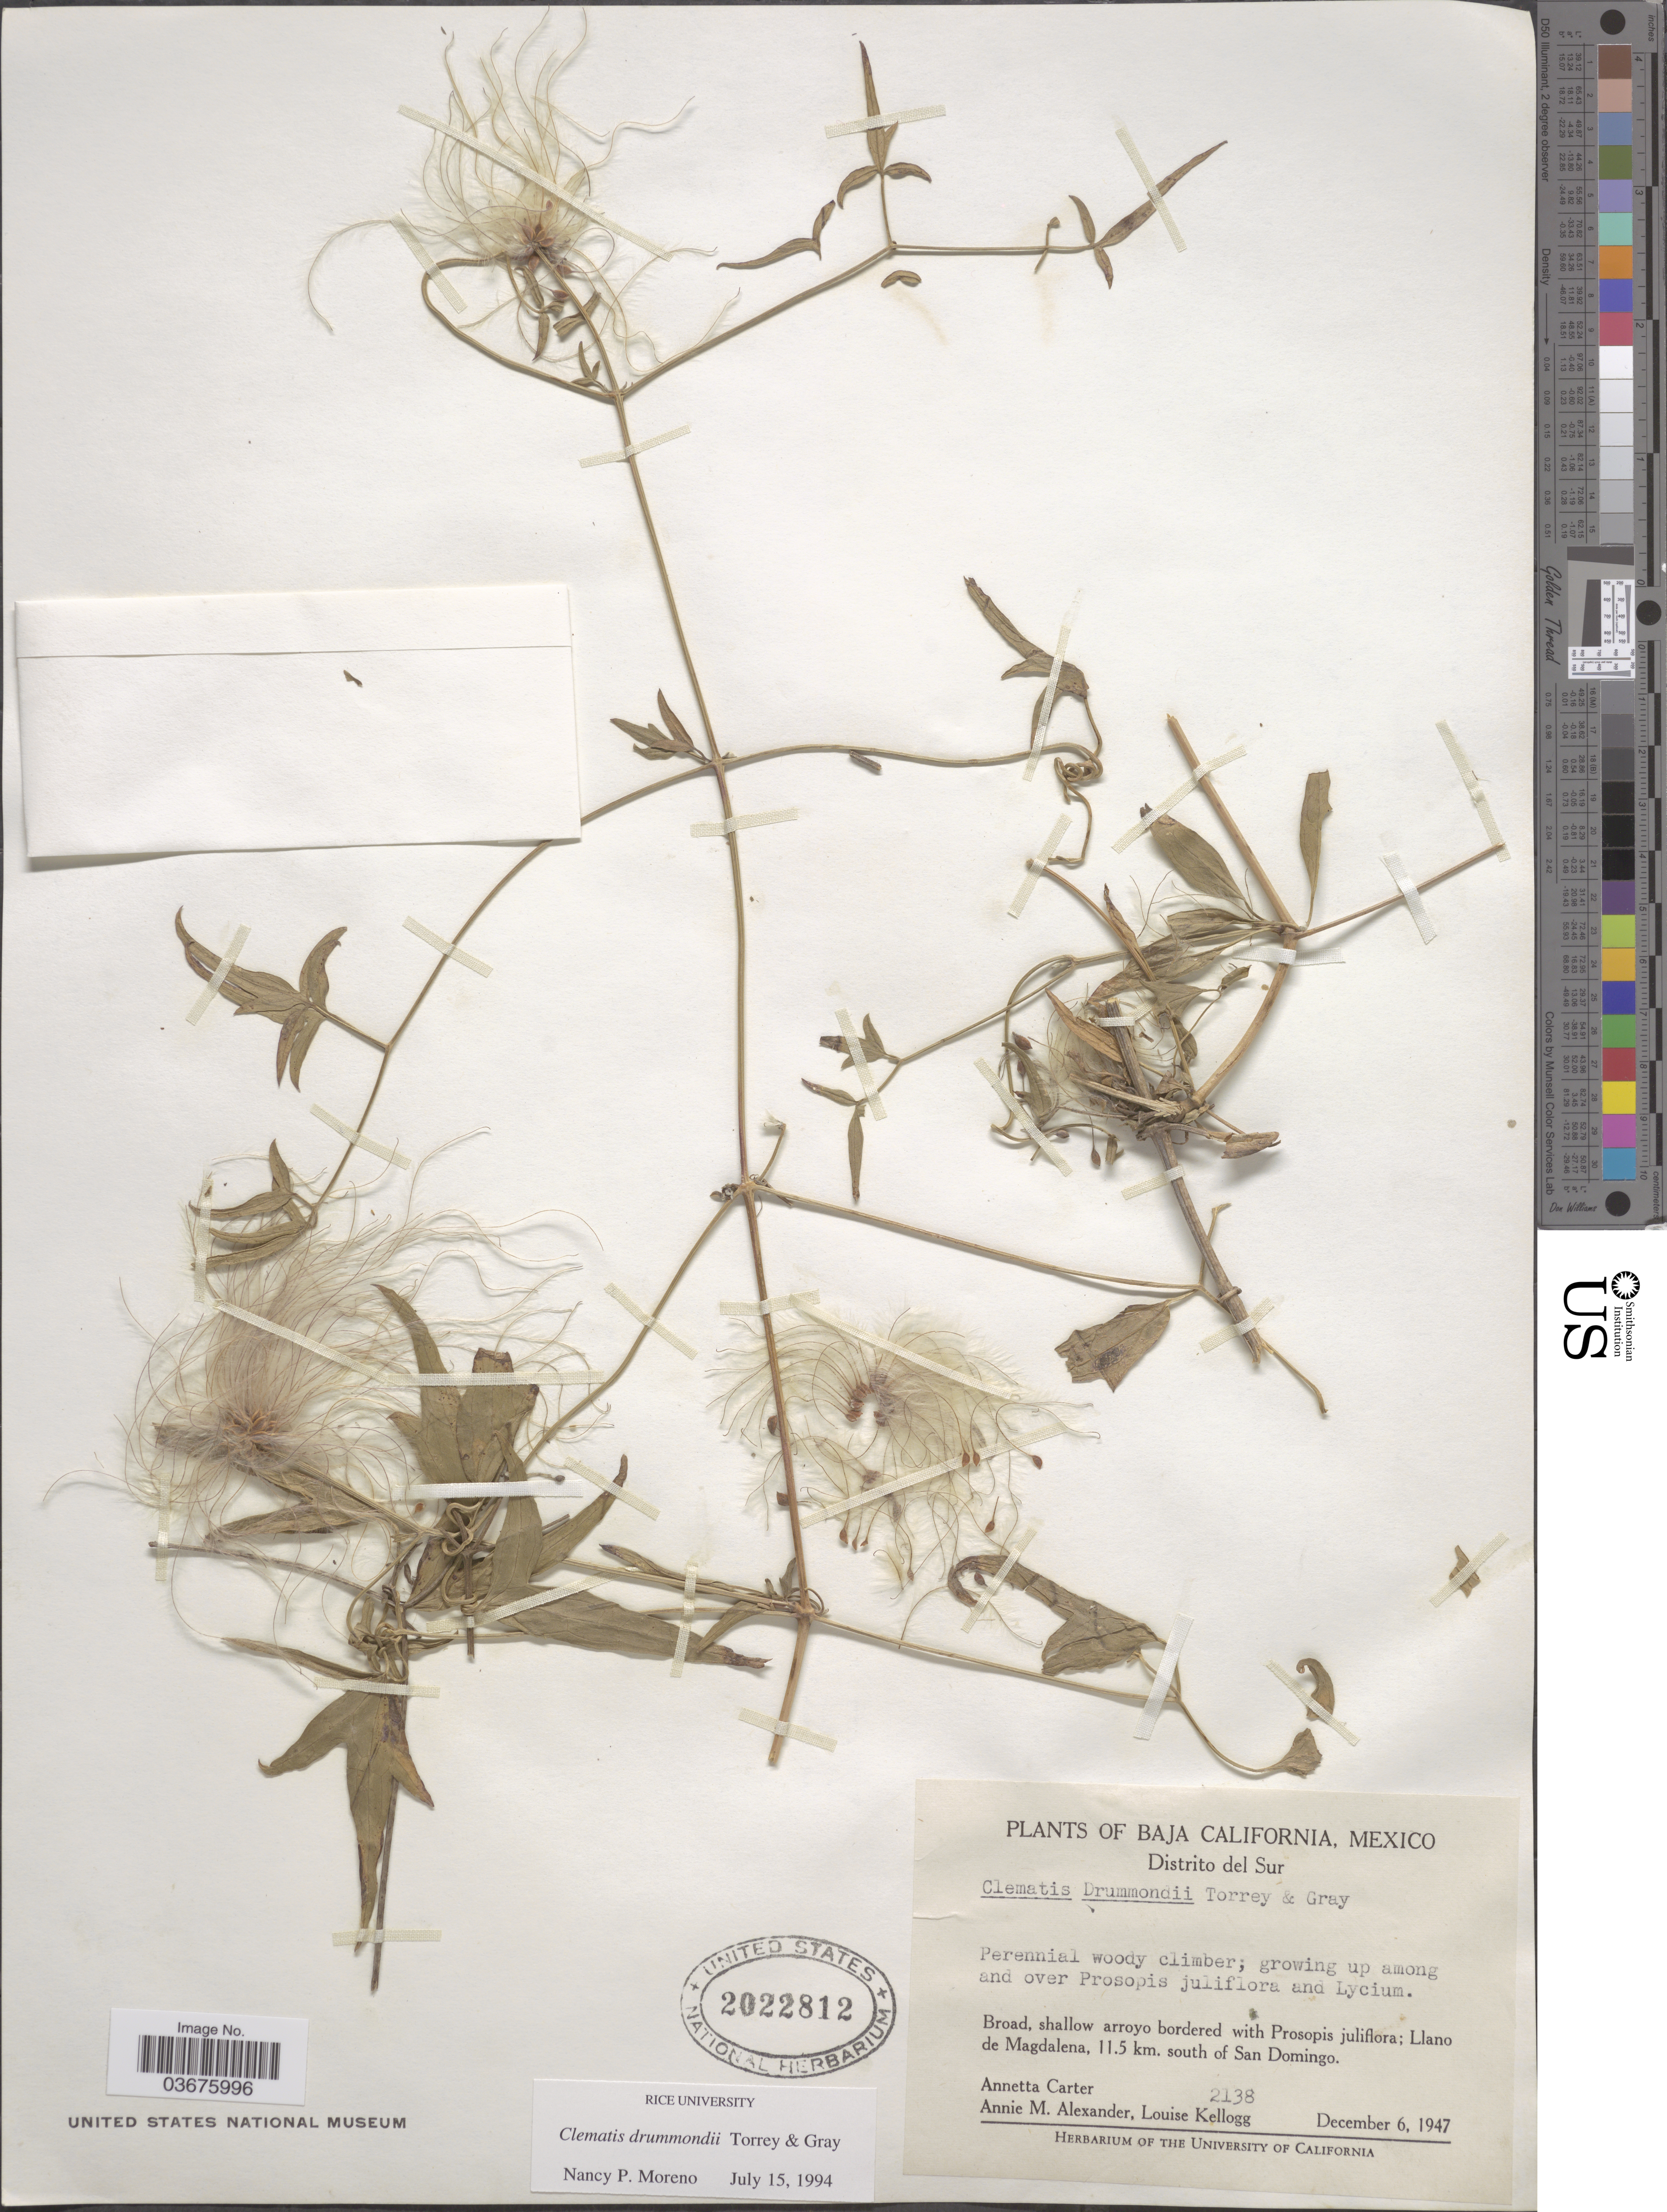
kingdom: Plantae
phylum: Tracheophyta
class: Magnoliopsida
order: Ranunculales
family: Ranunculaceae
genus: Clematis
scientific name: Clematis drummondii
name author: Torr. & A. Gray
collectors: A. Carter, A. M. Alexander & L. Kellogg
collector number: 2138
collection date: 1947-12-06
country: Mexico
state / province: Baja California Sur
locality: Distrito del Sur. Llano de Magdalena, 11.5 km. south of San Domingo.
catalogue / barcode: US 2022812